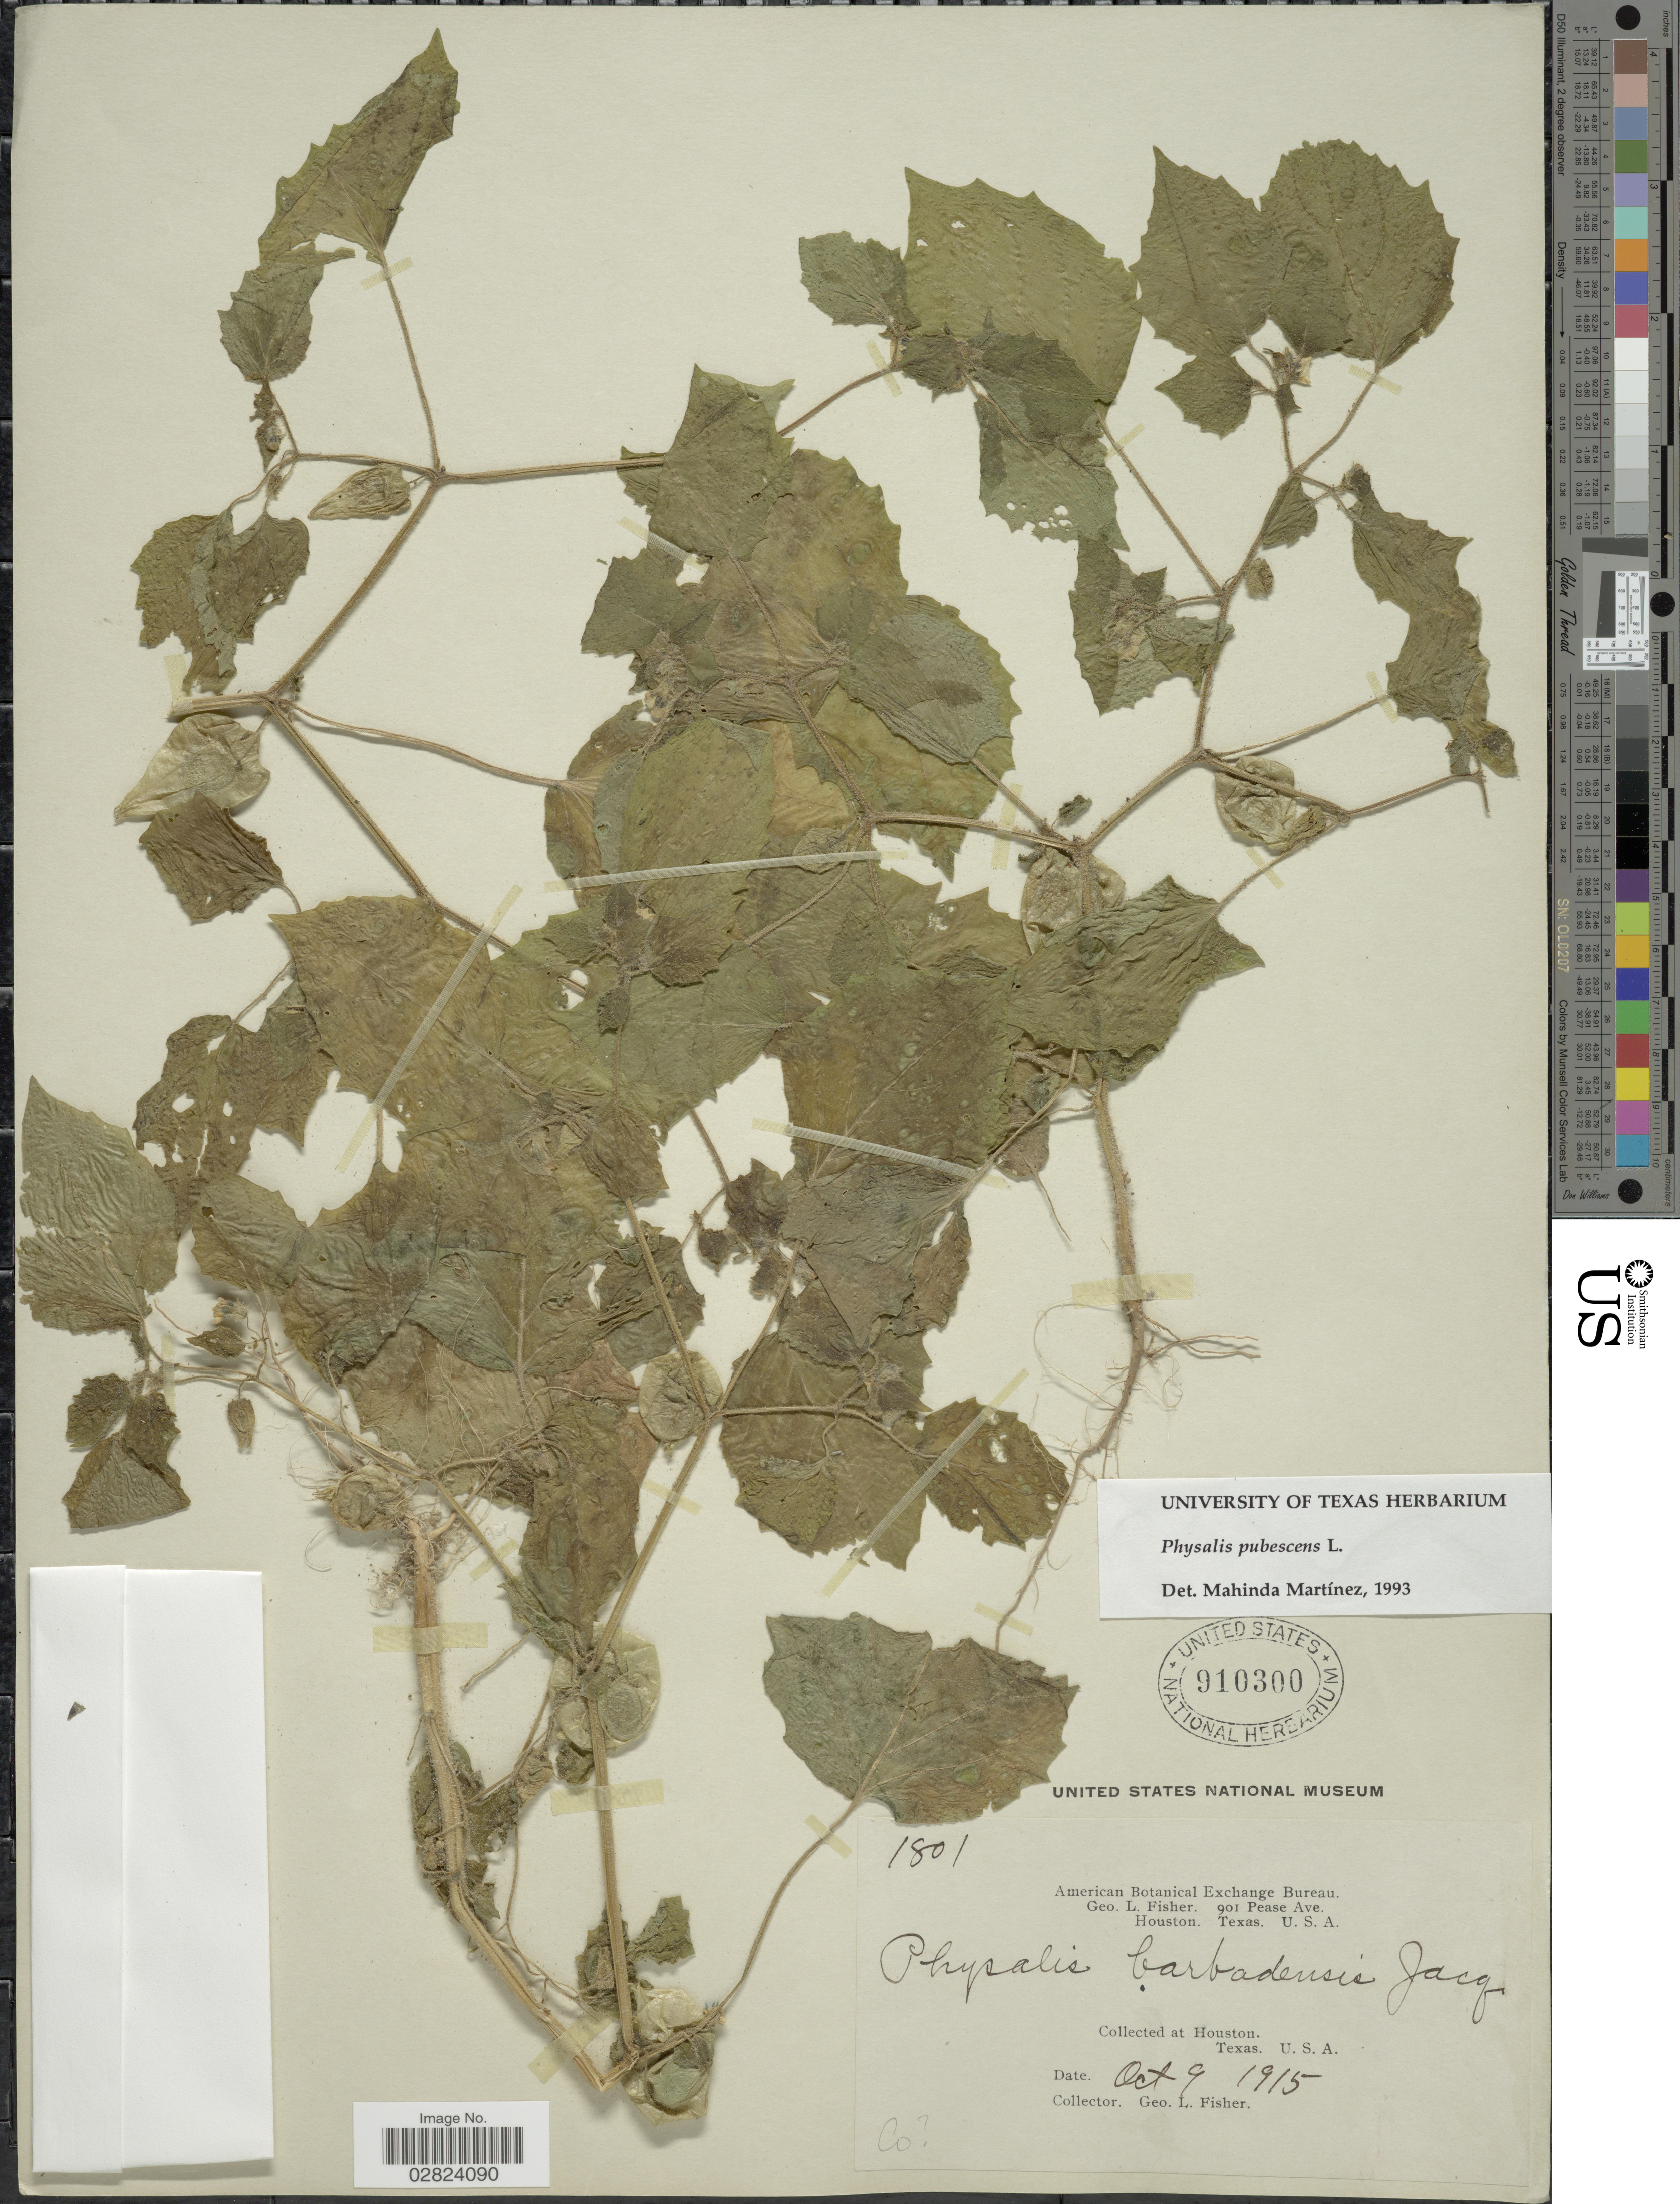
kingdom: Plantae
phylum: Tracheophyta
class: Magnoliopsida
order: Solanales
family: Solanaceae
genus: Physalis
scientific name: Physalis pubescens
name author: L.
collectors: G. L. Fisher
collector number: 1801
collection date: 1915-10-09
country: United States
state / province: Texas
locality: Houston.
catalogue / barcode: US 910300